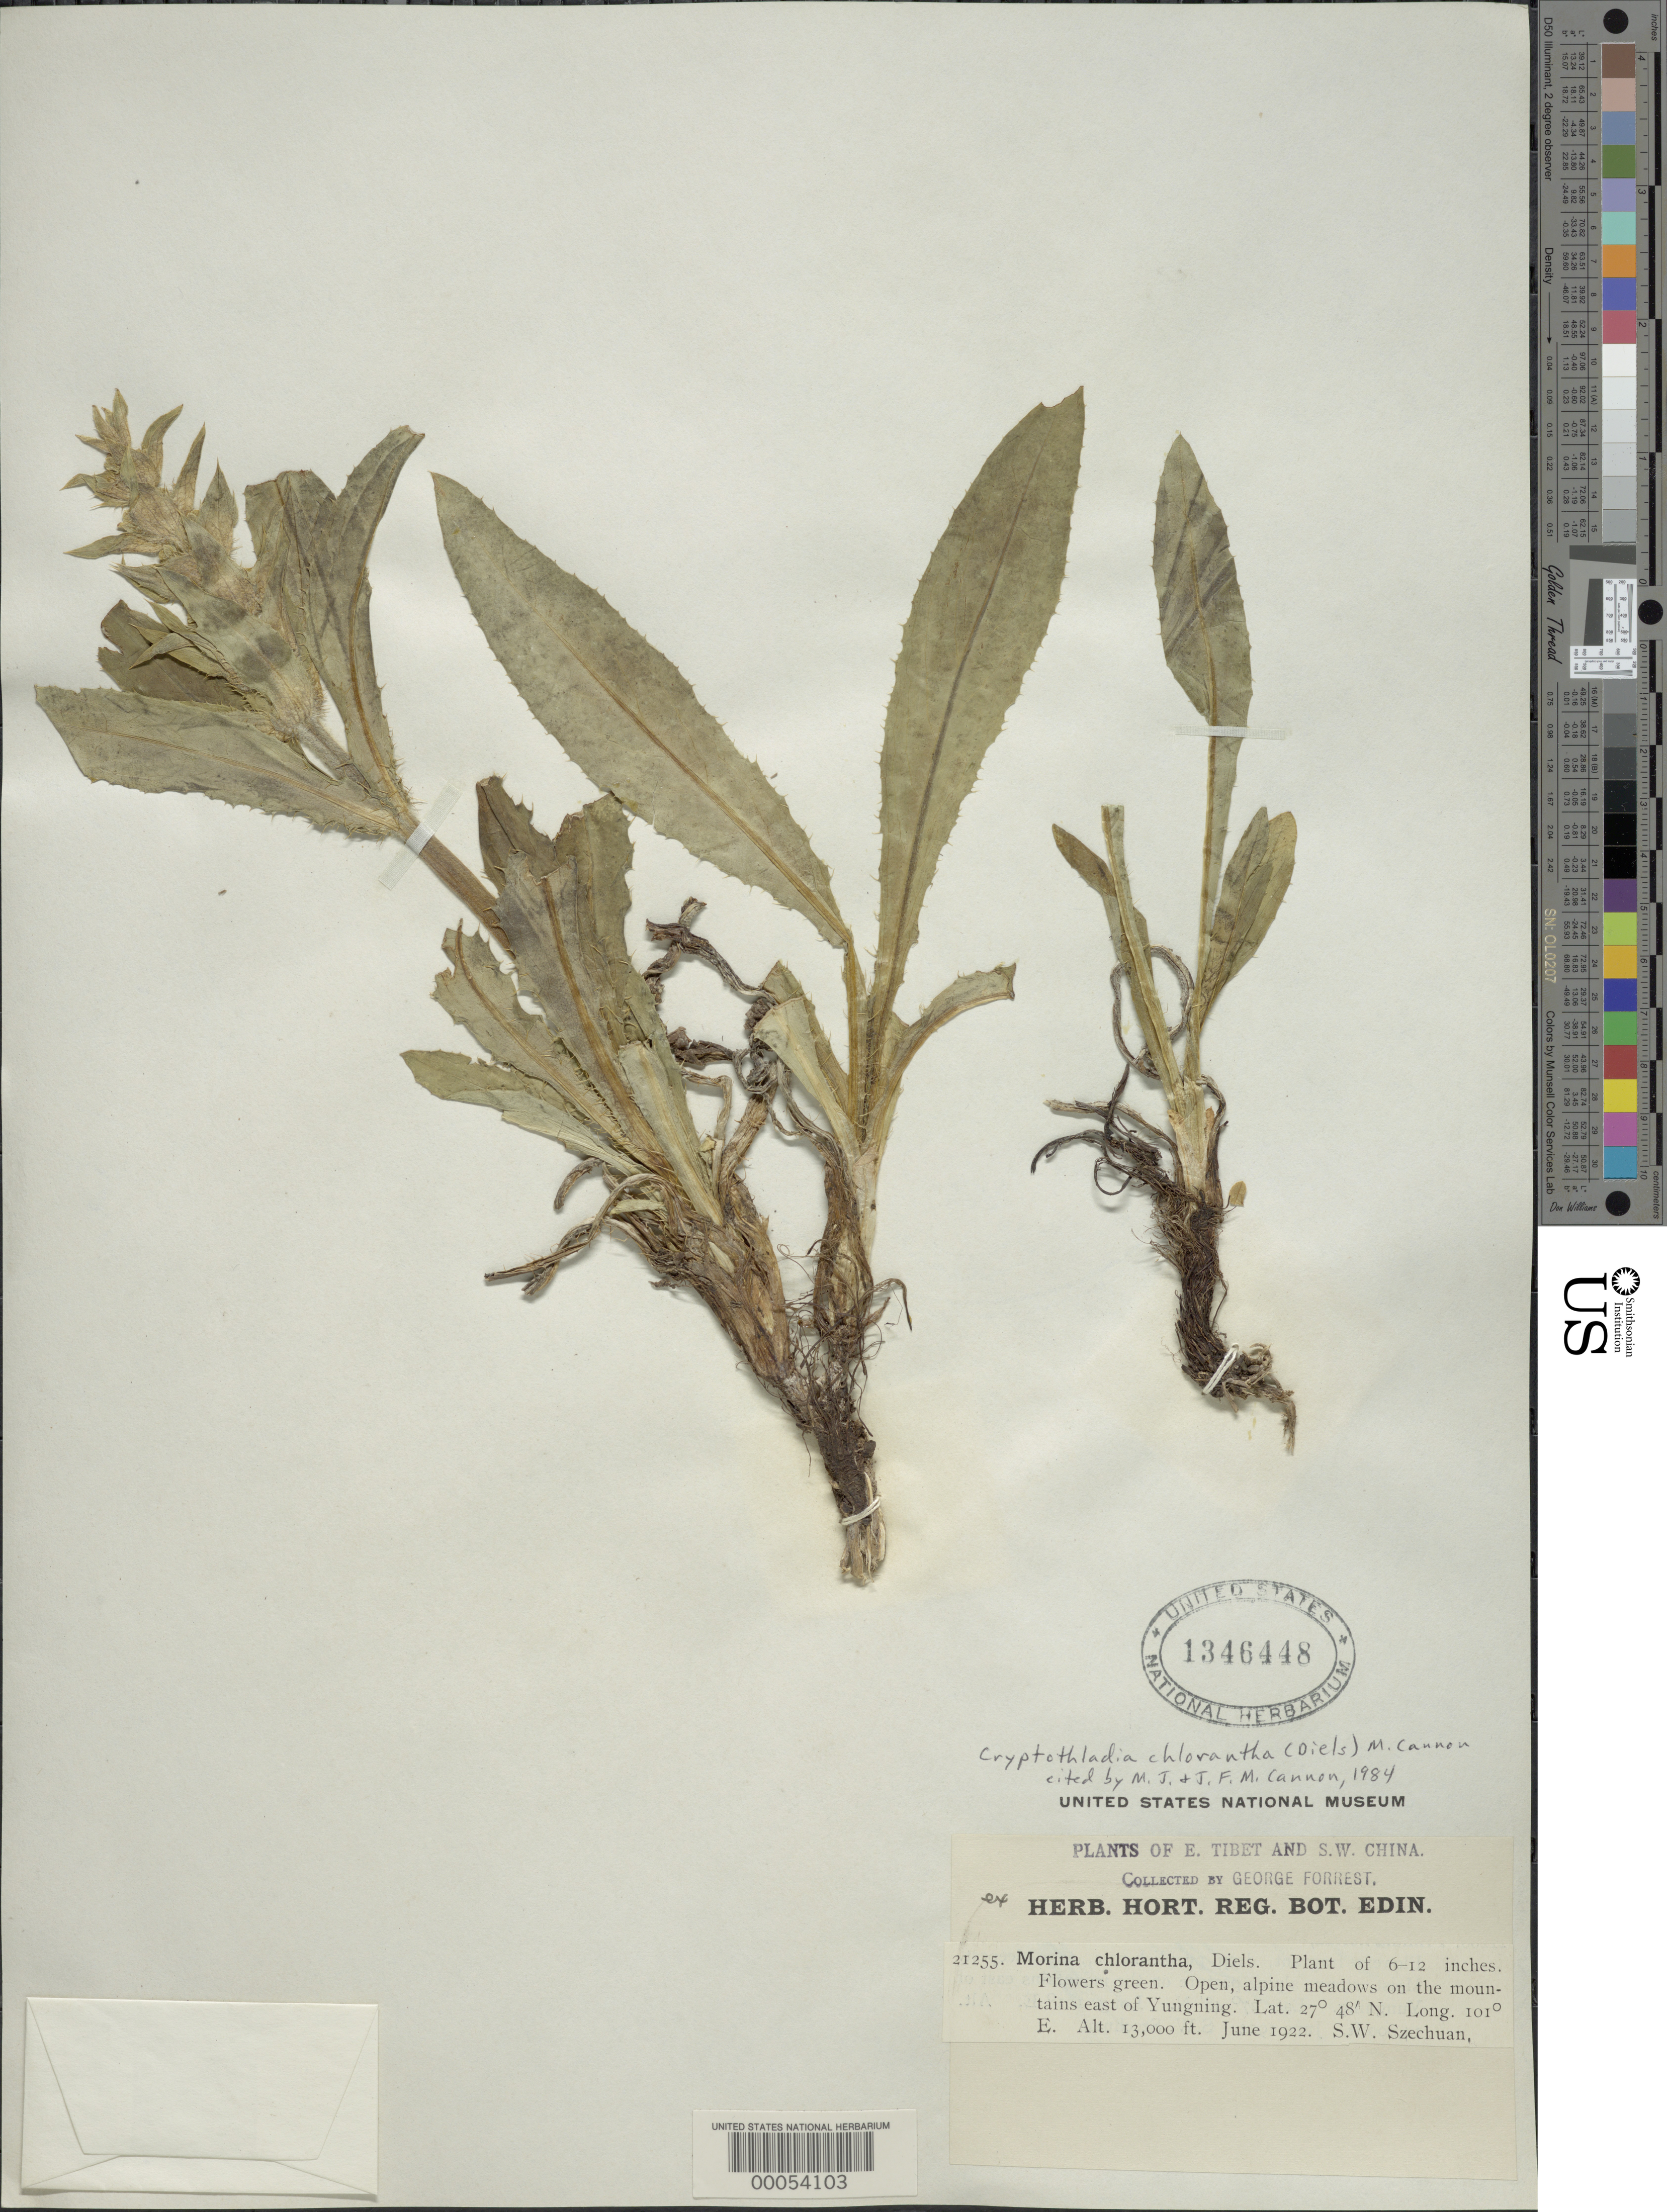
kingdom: Plantae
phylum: Tracheophyta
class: Magnoliopsida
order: Dipsacales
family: Caprifoliaceae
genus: Cryptothladia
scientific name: Cryptothladia chlorantha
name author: (Diels) M.J. Cannon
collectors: G. Forrest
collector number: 21255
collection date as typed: Jun 1922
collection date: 1922-06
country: China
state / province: Sichuan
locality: E of Yungning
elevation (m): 3962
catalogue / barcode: US 1346448